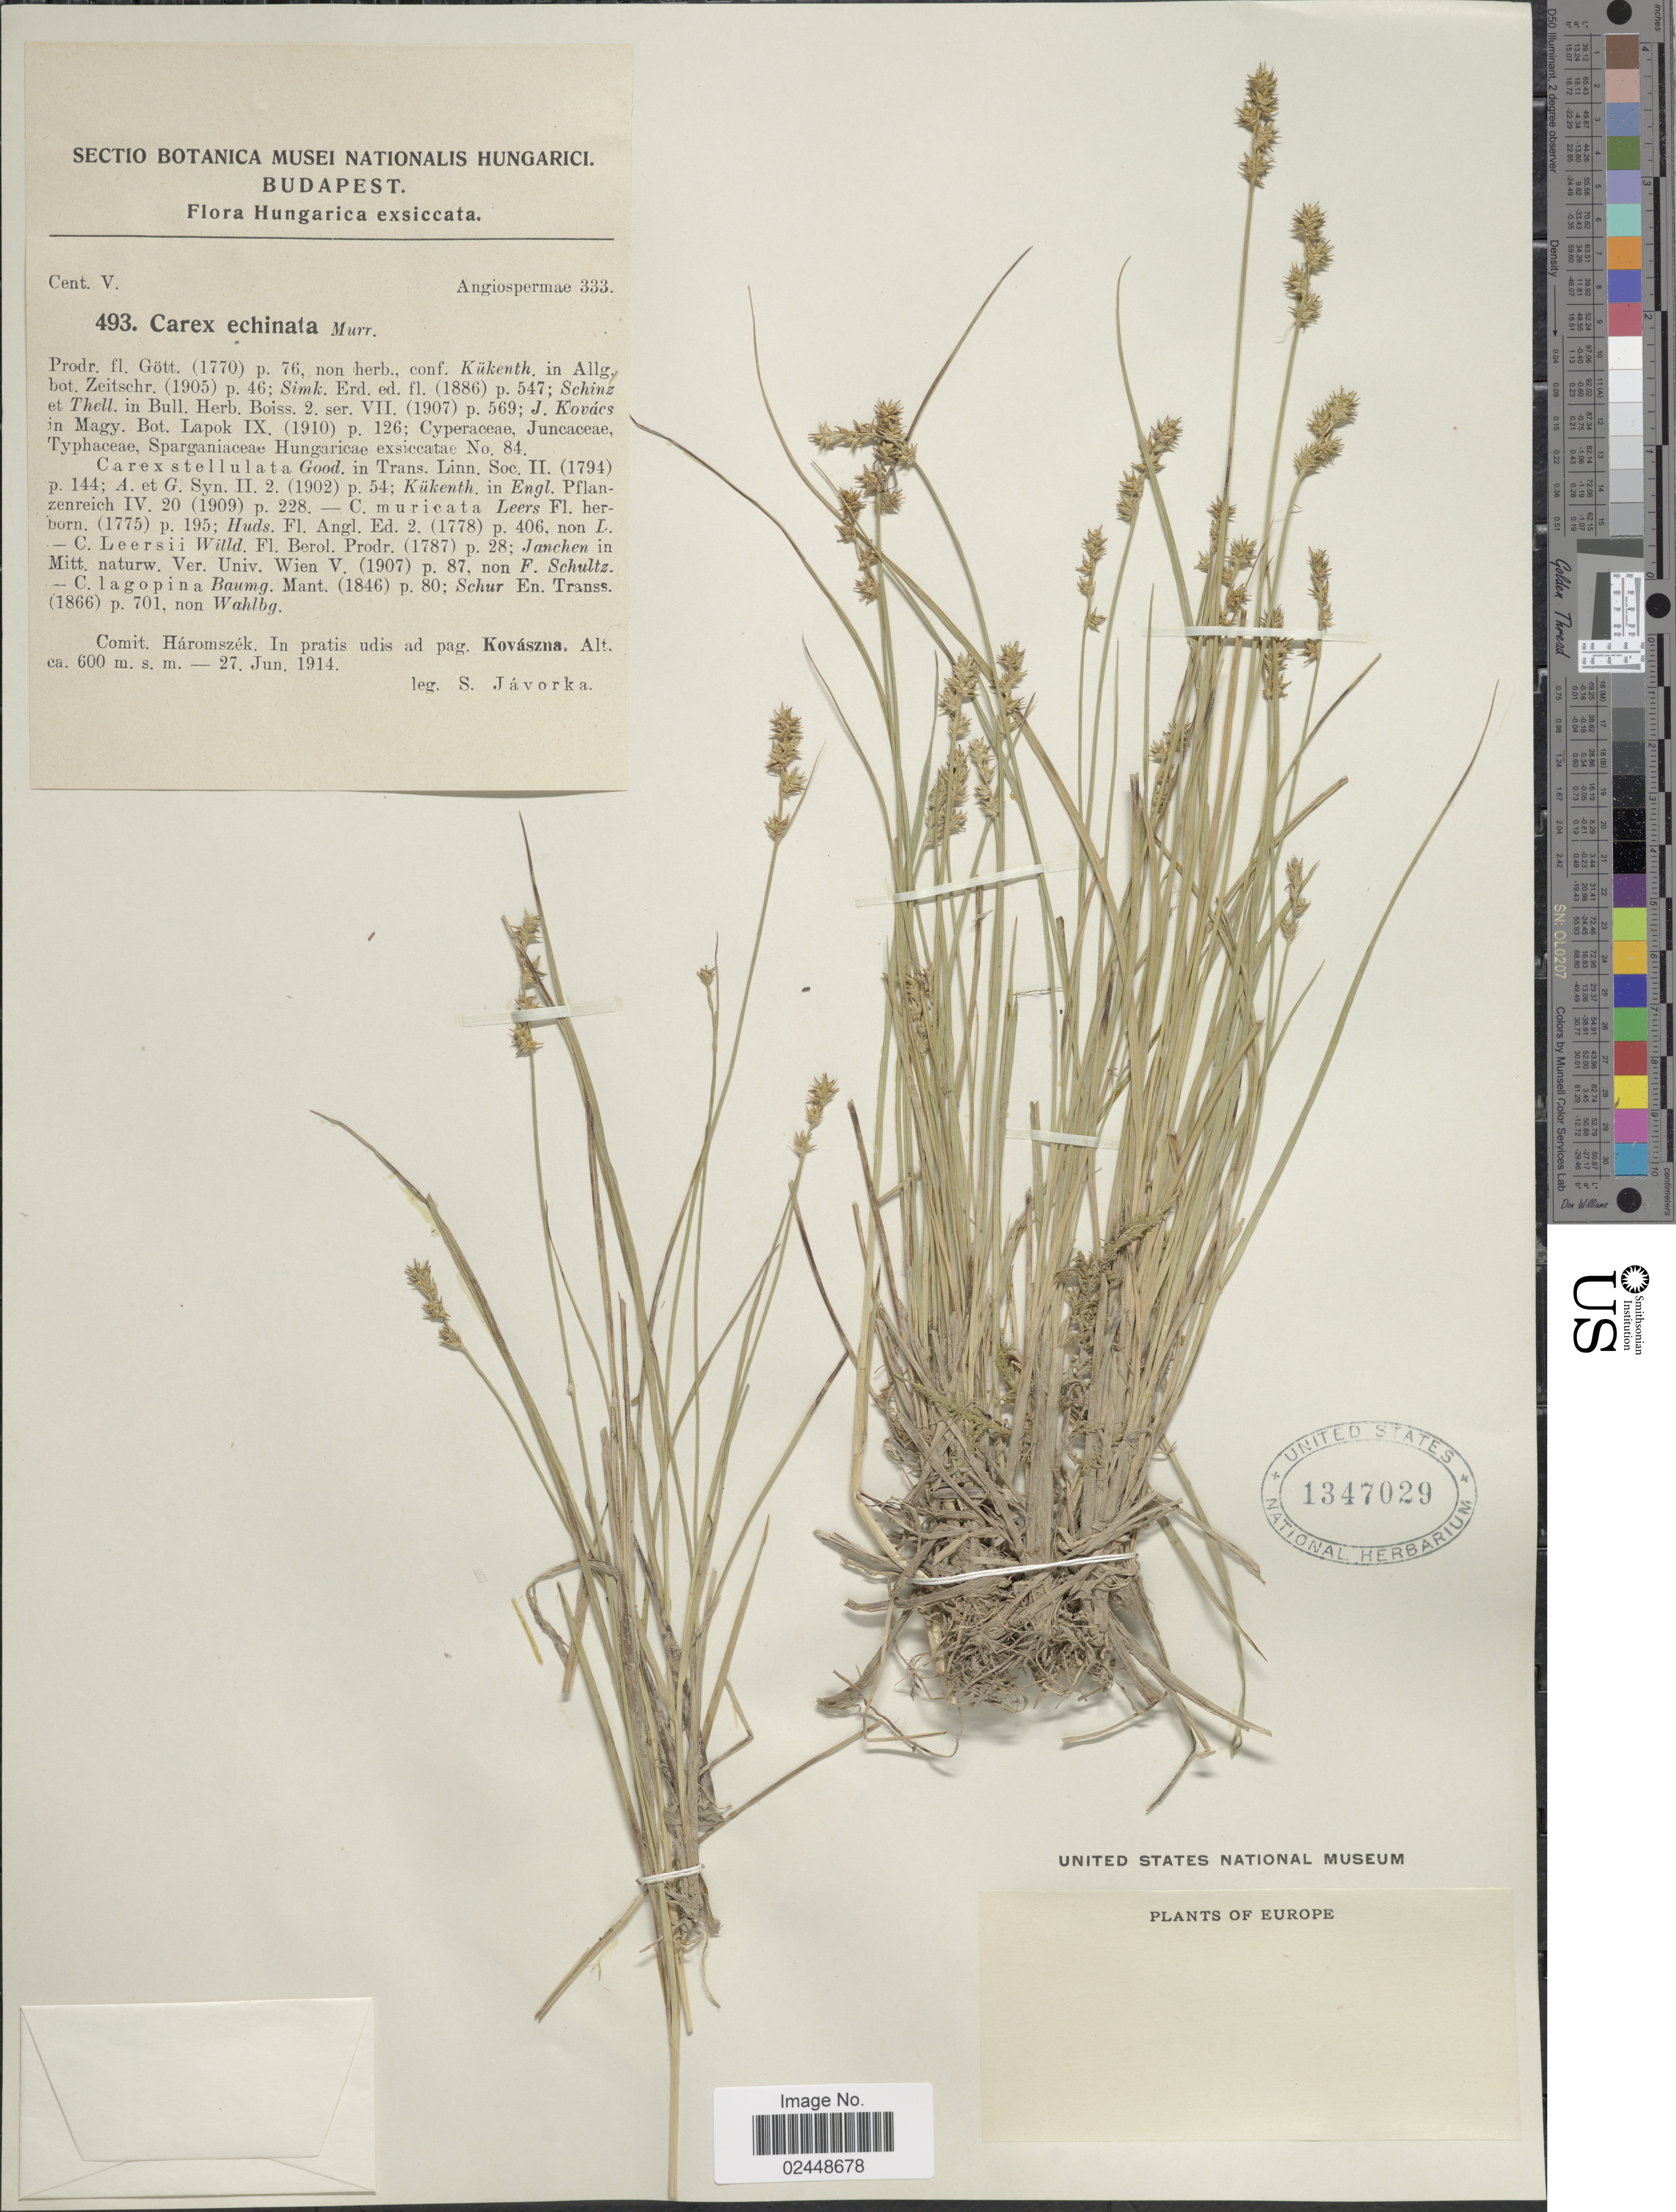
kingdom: Plantae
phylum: Tracheophyta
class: Liliopsida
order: Poales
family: Cyperaceae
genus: Carex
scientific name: Carex echinata subsp. echinata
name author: Murray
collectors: S. Javorka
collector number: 493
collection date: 1914-06-27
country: Hungary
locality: Comit. Haromszek. In pratis udis ad pag. Kovaszna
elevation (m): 600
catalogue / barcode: US 1347029